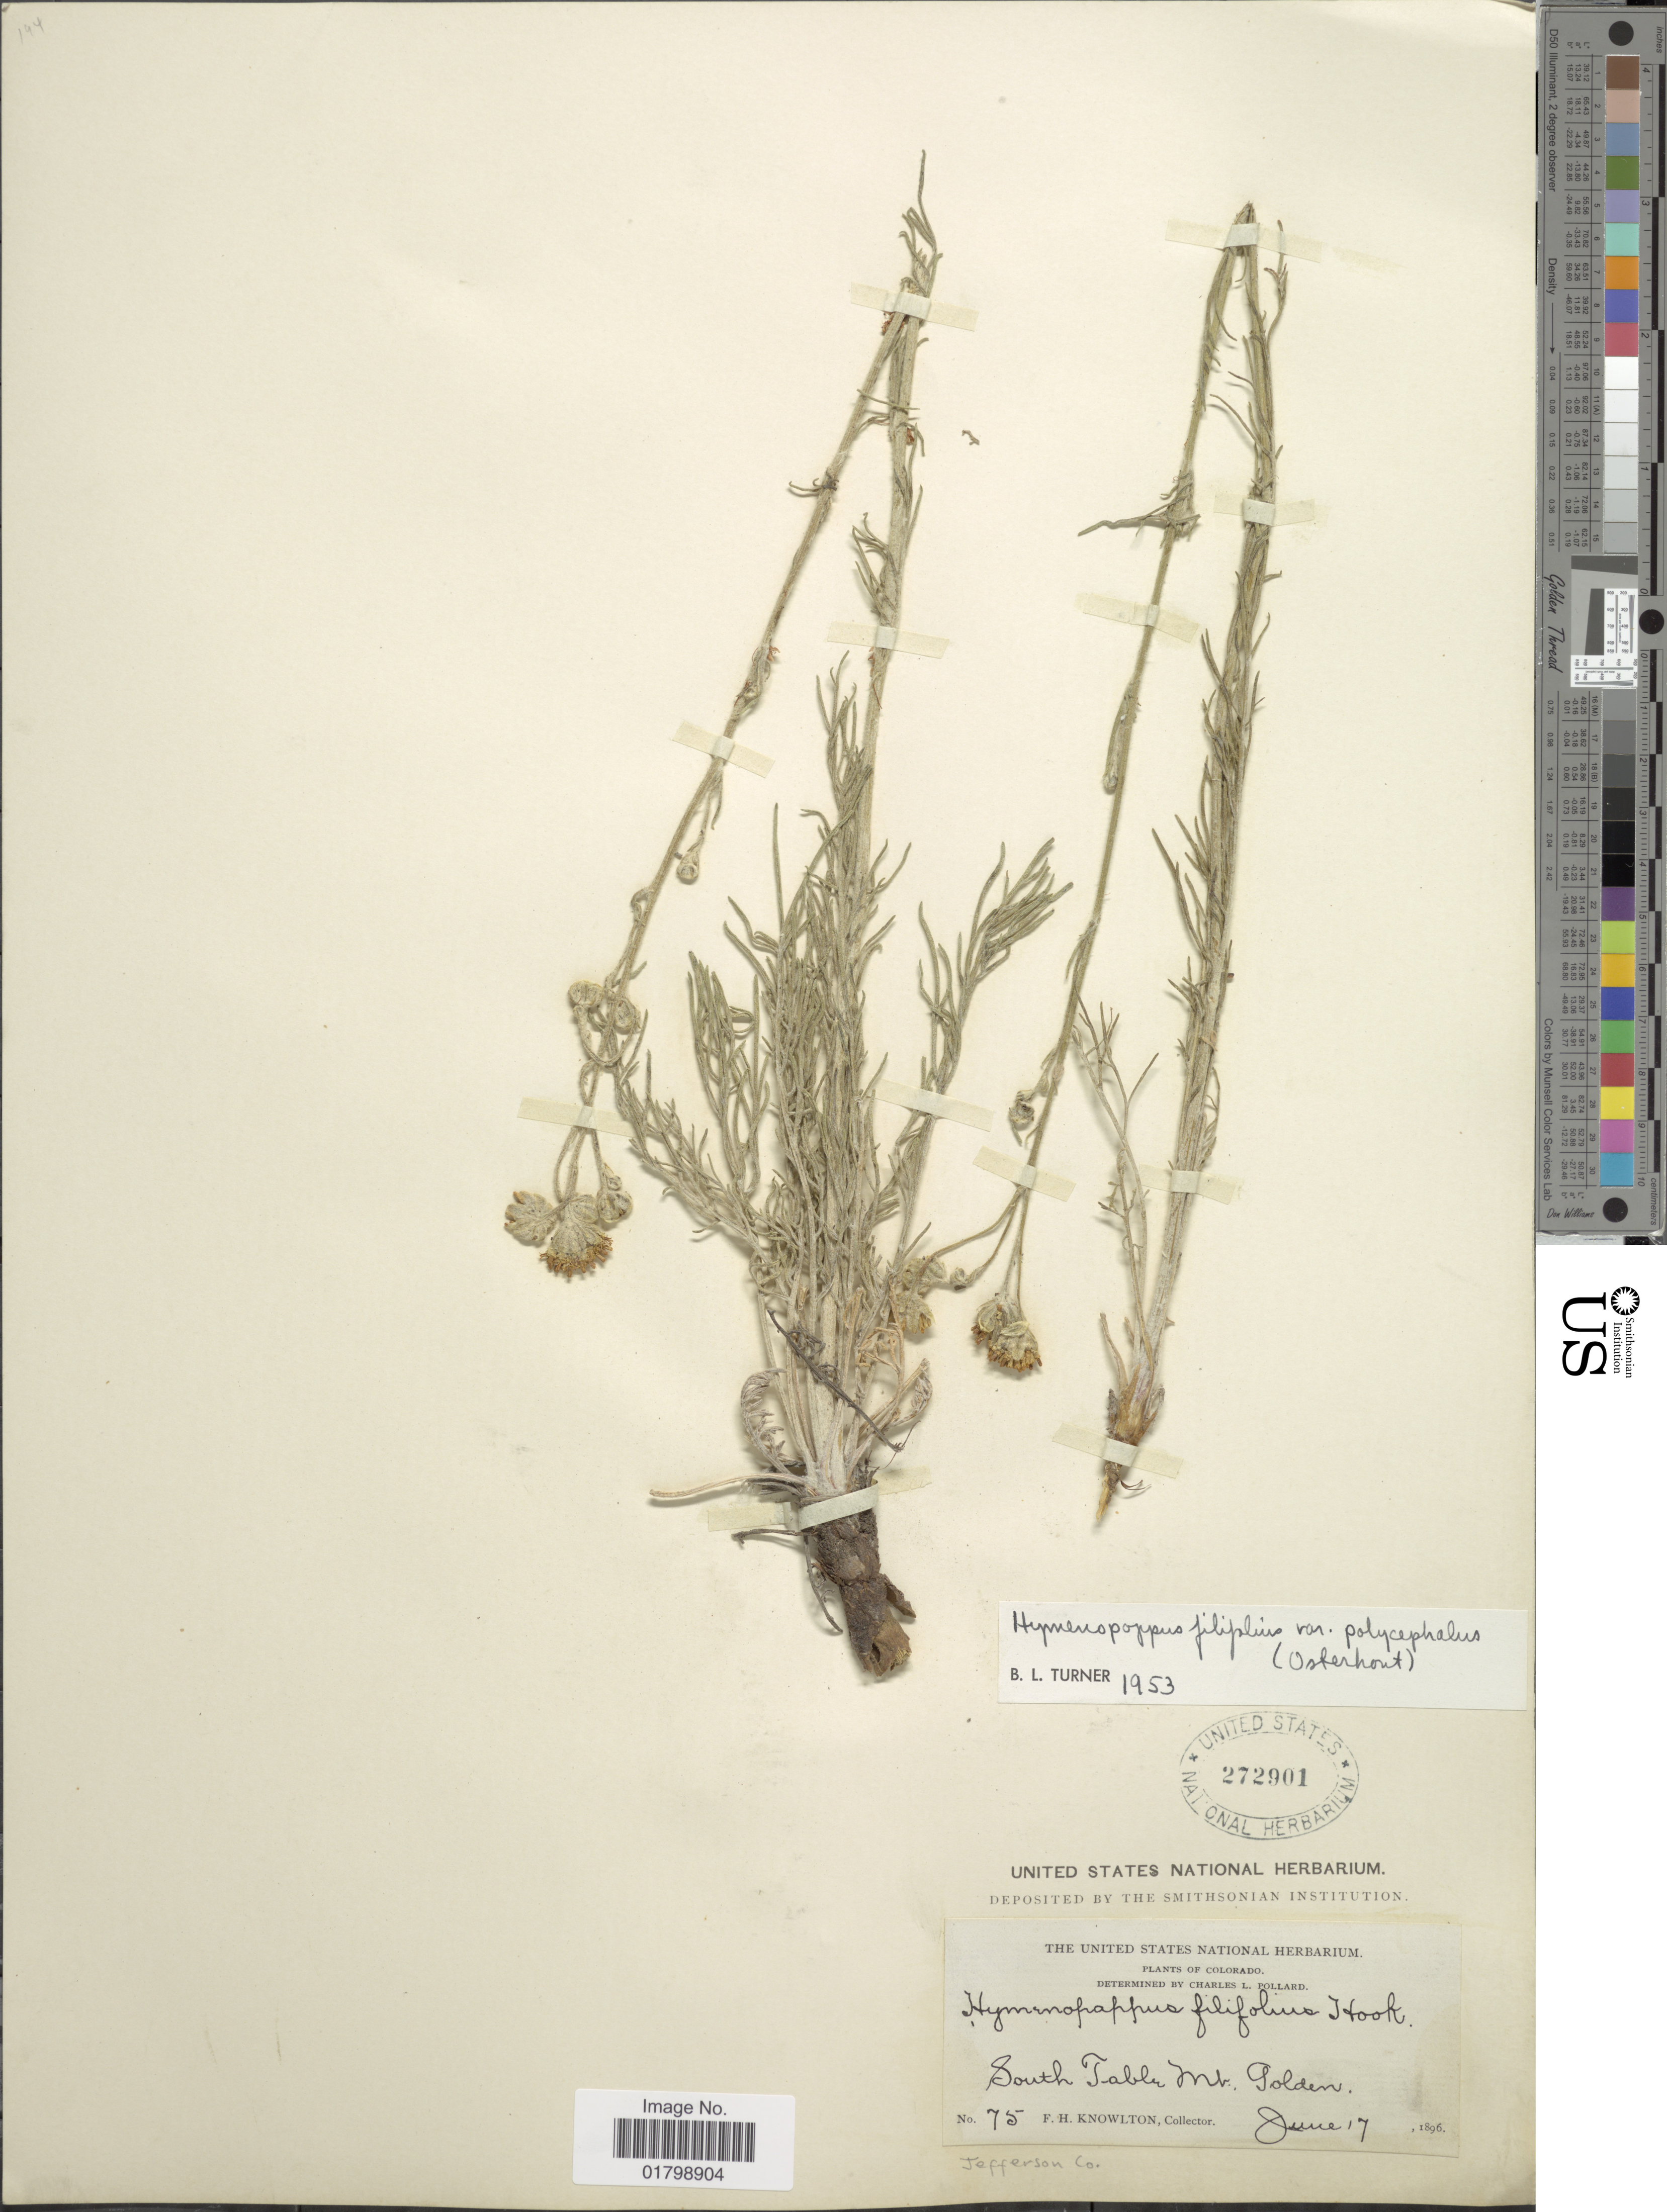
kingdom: Plantae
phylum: Tracheophyta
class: Magnoliopsida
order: Asterales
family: Asteraceae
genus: Hymenopappus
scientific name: Hymenopappus filifolius var. polycephalus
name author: (Osterh.) B.L. Turner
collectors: F. H. Knowlton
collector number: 75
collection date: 1896-06-17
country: United States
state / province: Colorado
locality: South Table Mt. Golden, Jefferson Co.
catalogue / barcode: US 272901